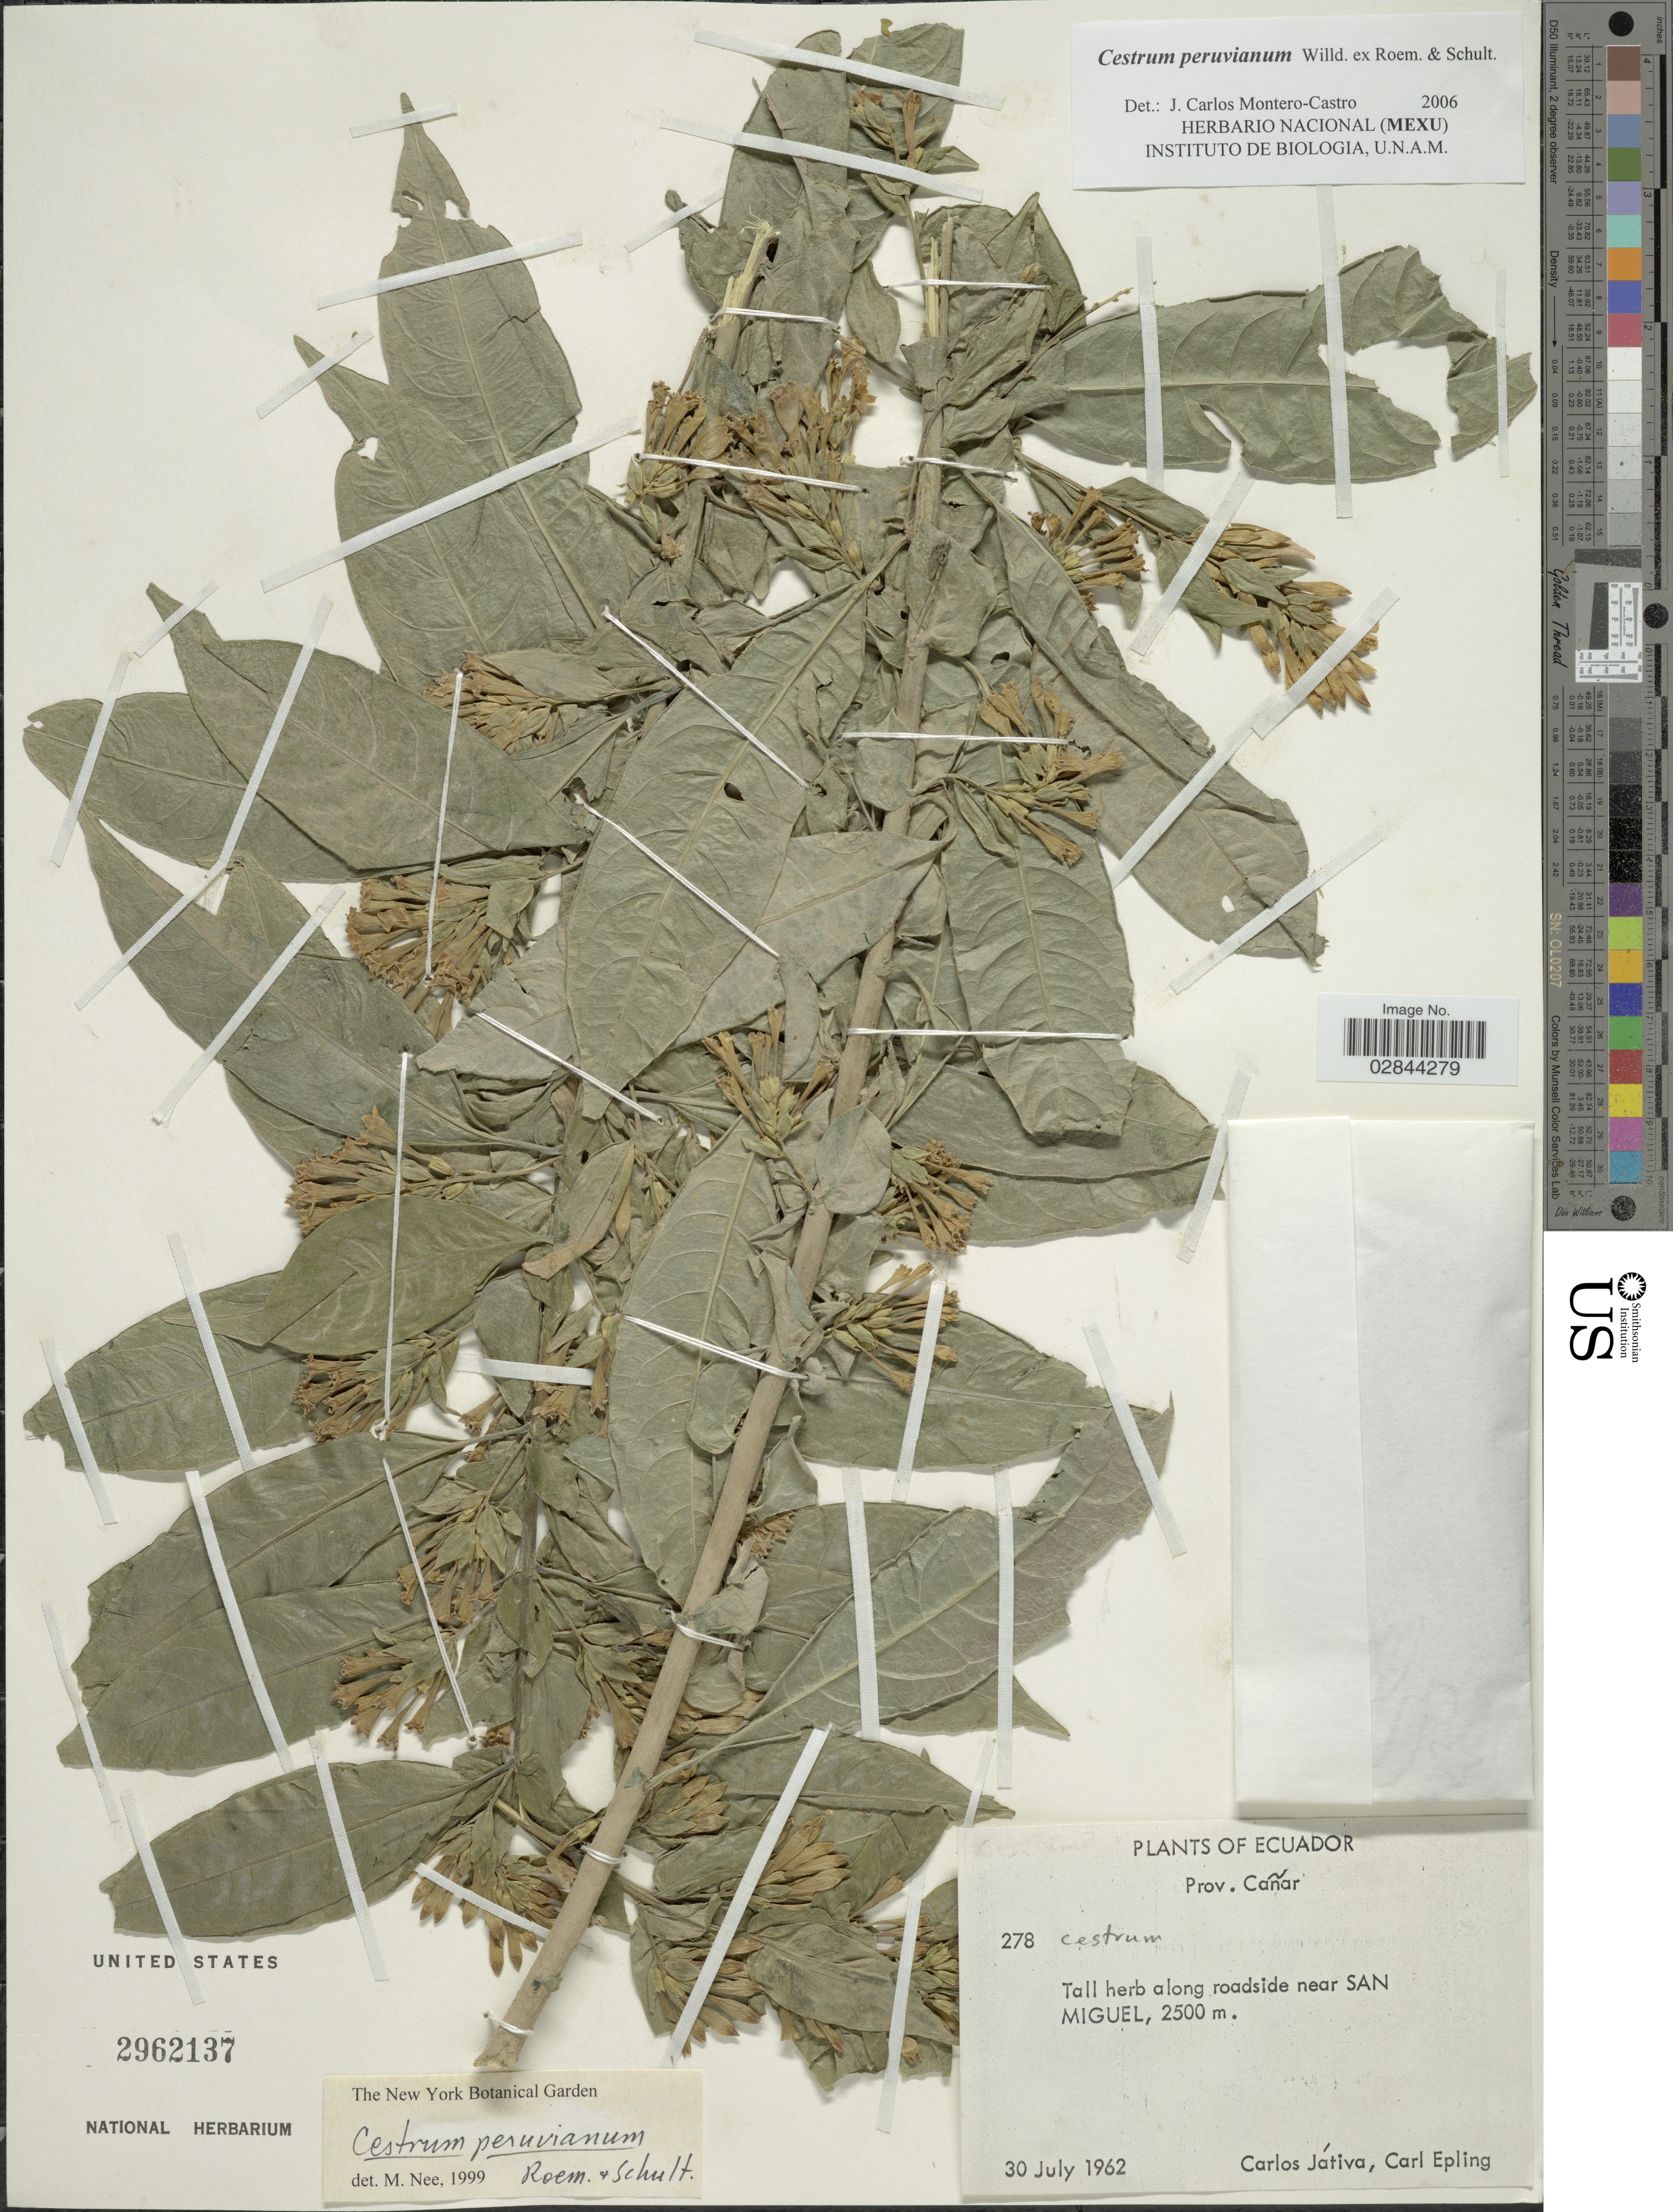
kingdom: Plantae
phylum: Tracheophyta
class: Magnoliopsida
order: Solanales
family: Solanaceae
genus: Cestrum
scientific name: Cestrum affine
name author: Kunth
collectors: C. D. Játiva & C. C. Epling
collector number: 278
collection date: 1962-07-30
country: Ecuador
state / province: Cañar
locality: Tall herb along roadside near San Miguel.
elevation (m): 2500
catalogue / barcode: US 2962137